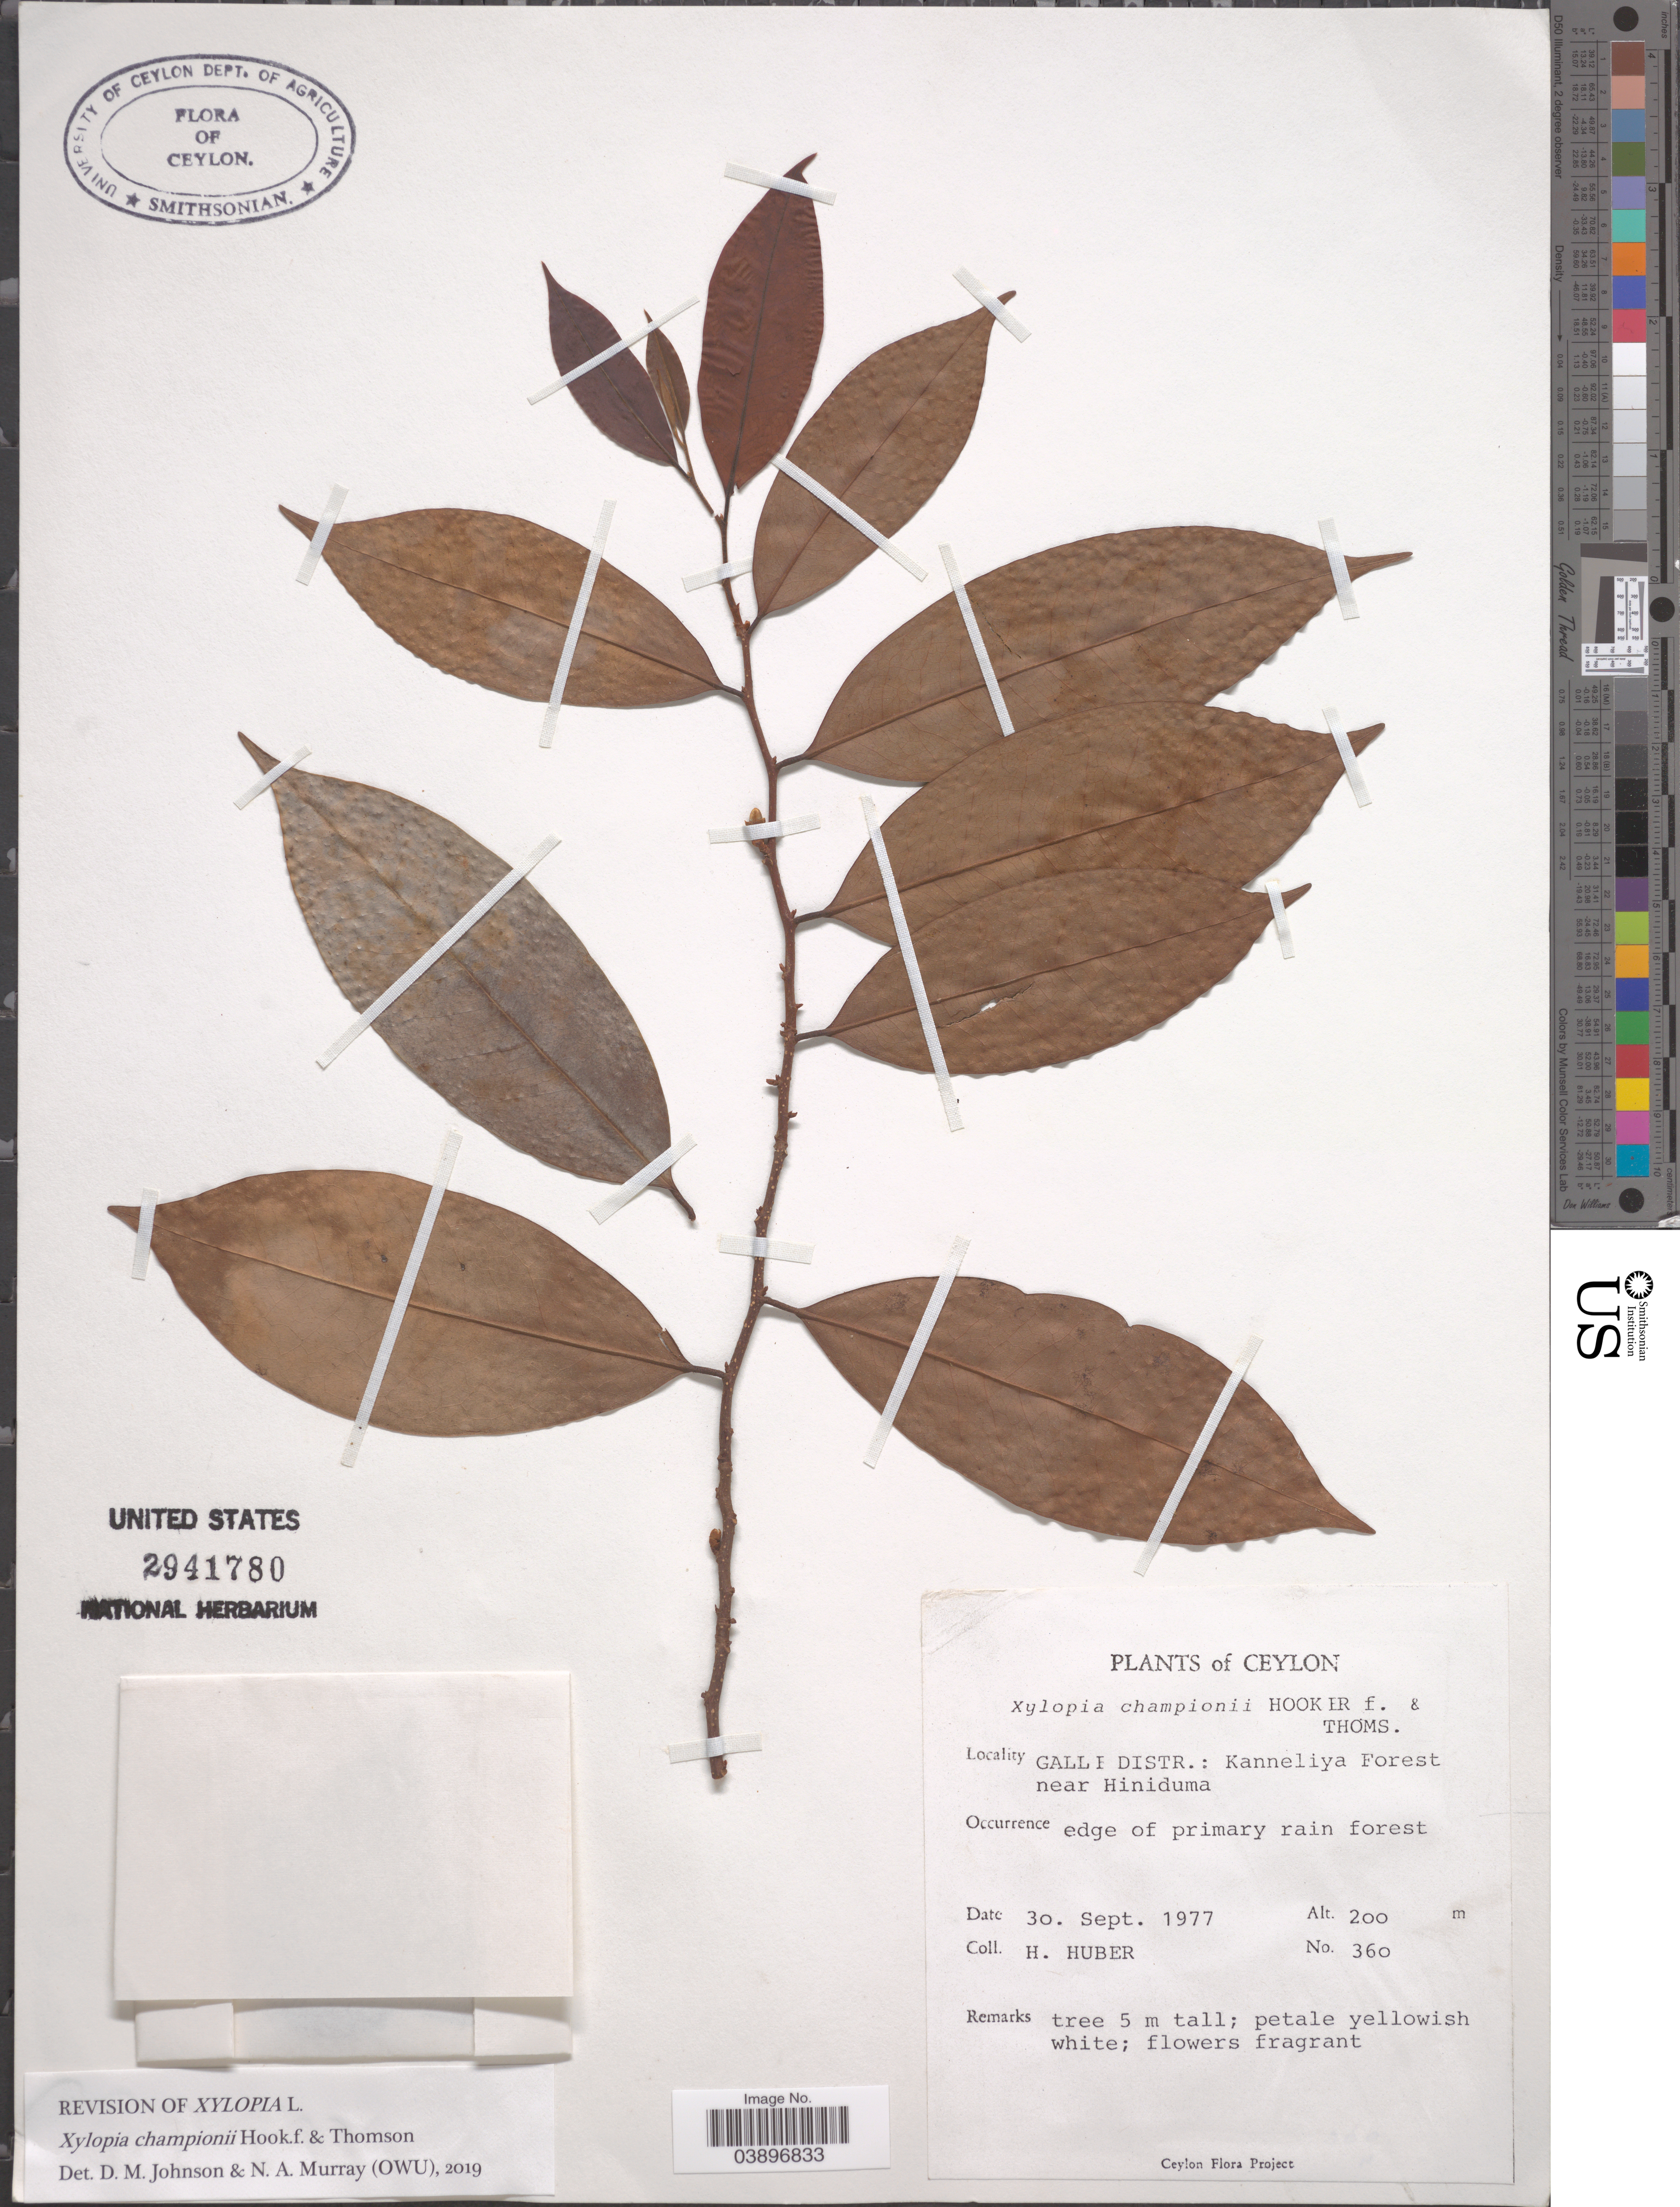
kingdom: Plantae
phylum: Tracheophyta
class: Magnoliopsida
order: Magnoliales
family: Annonaceae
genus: Xylopia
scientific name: Xylopia championii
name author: Hook. f. & Thomson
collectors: H. Huber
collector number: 360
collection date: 1977-09-30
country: Sri Lanka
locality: Ceylon. Galle Distr.: Kanneliya Forest near Hiniduma.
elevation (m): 200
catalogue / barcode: US 2941780